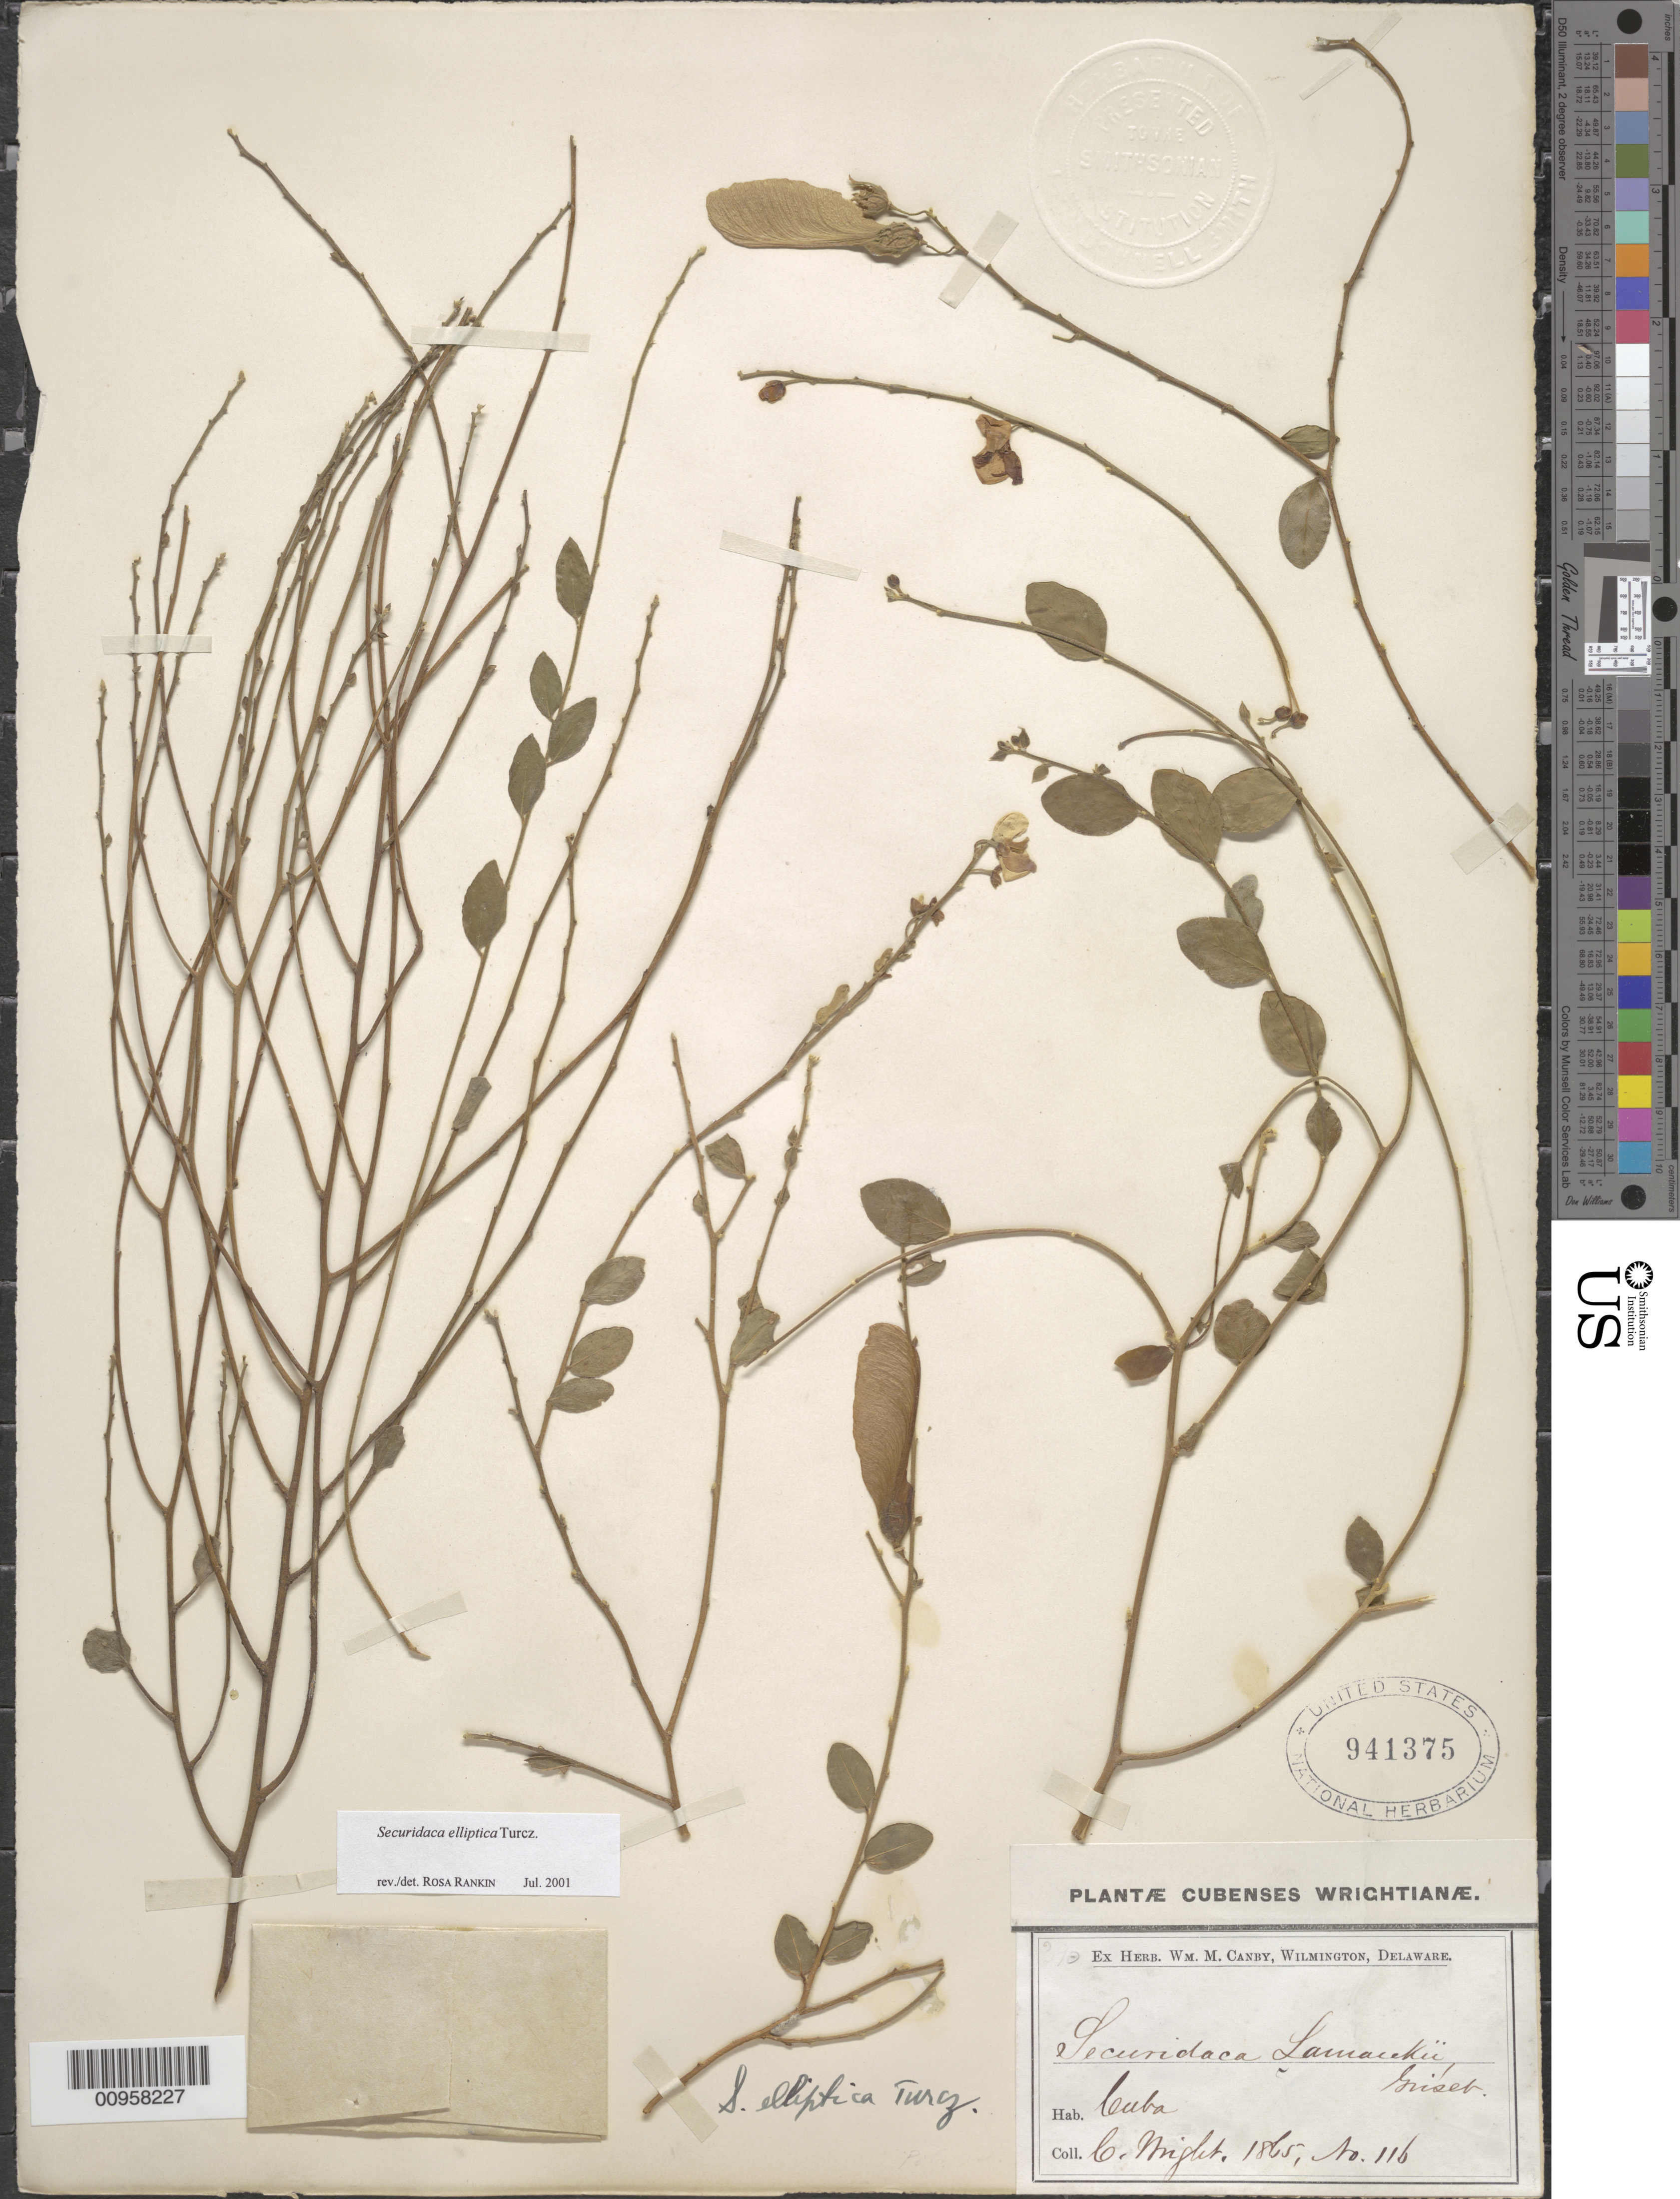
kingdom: Plantae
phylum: Tracheophyta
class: Magnoliopsida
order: Fabales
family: Polygalaceae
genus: Securidaca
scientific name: Securidaca elliptica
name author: Turcz.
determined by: Rankin Rodriguez, Rosa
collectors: C. Wright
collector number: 116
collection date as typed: Feb 1865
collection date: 1865-02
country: Cuba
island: Cuba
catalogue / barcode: US 941375